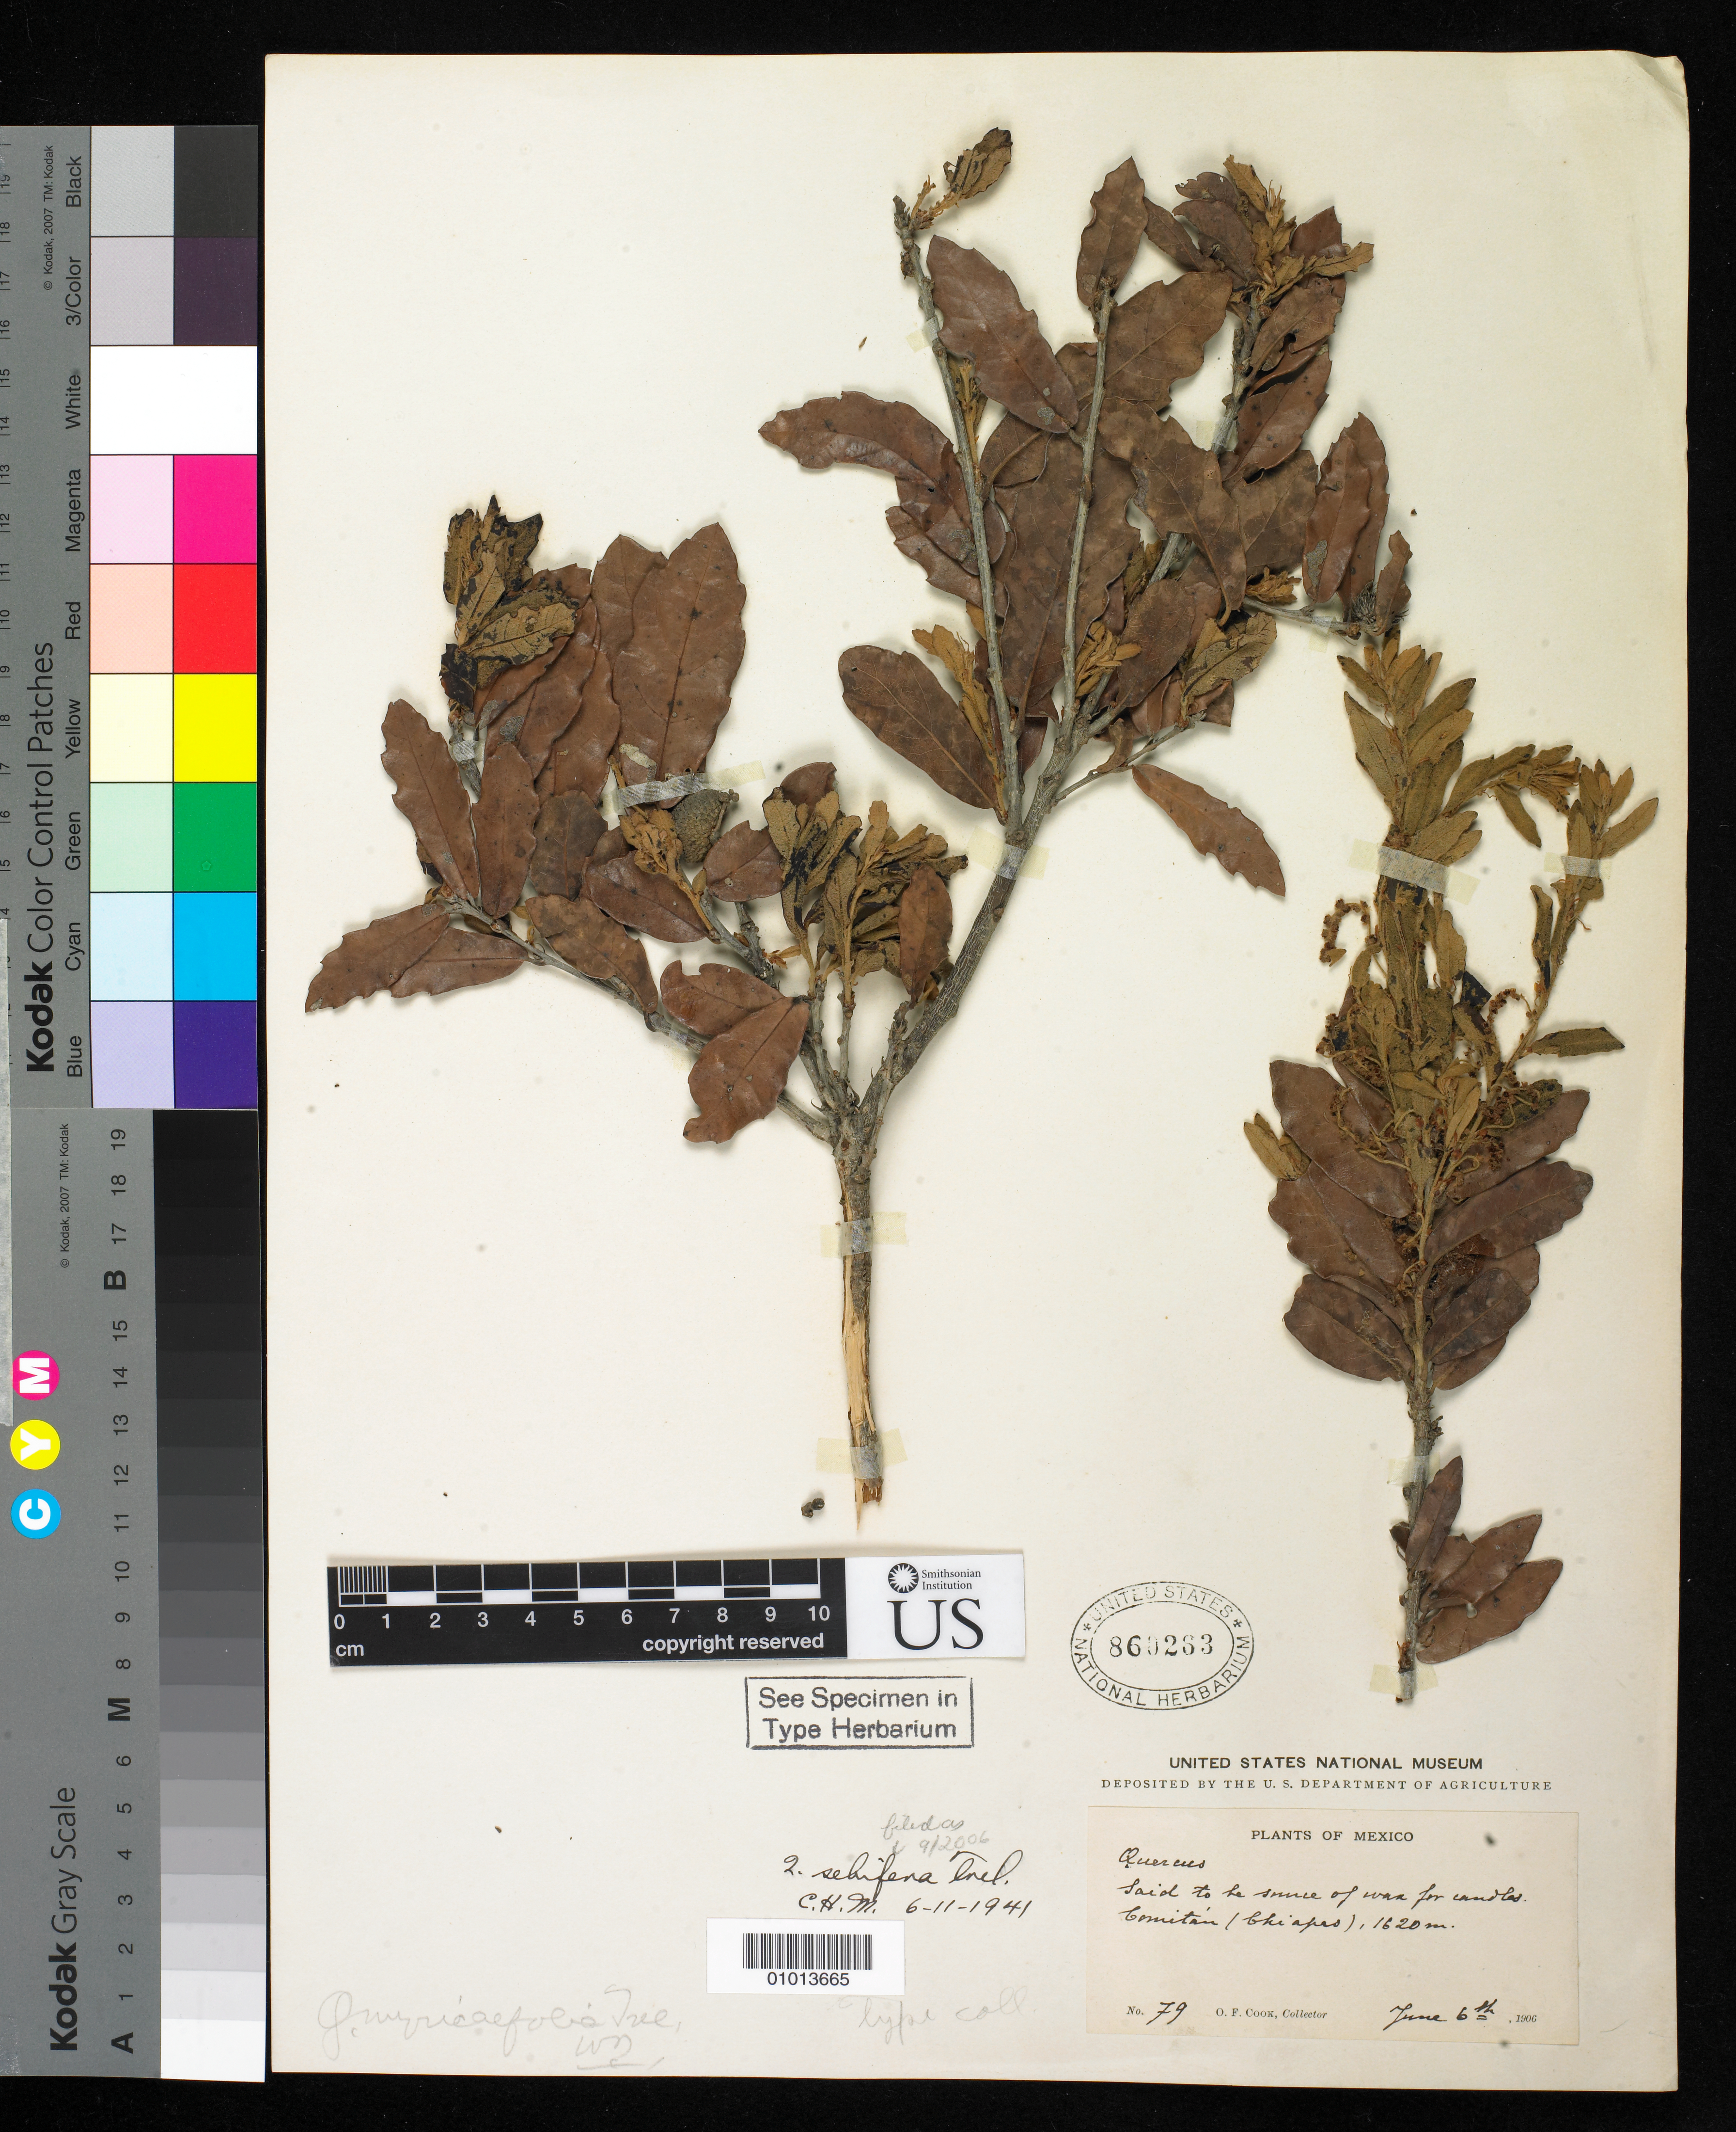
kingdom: Plantae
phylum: Tracheophyta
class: Magnoliopsida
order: Fagales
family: Fagaceae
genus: Quercus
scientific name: Quercus sebifera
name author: Trel.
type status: Isotype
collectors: O. F. Cook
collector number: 79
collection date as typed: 06 Jun 1906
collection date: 1906-06-06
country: Mexico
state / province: Chiapas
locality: Comitan.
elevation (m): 1620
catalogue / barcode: US 860263